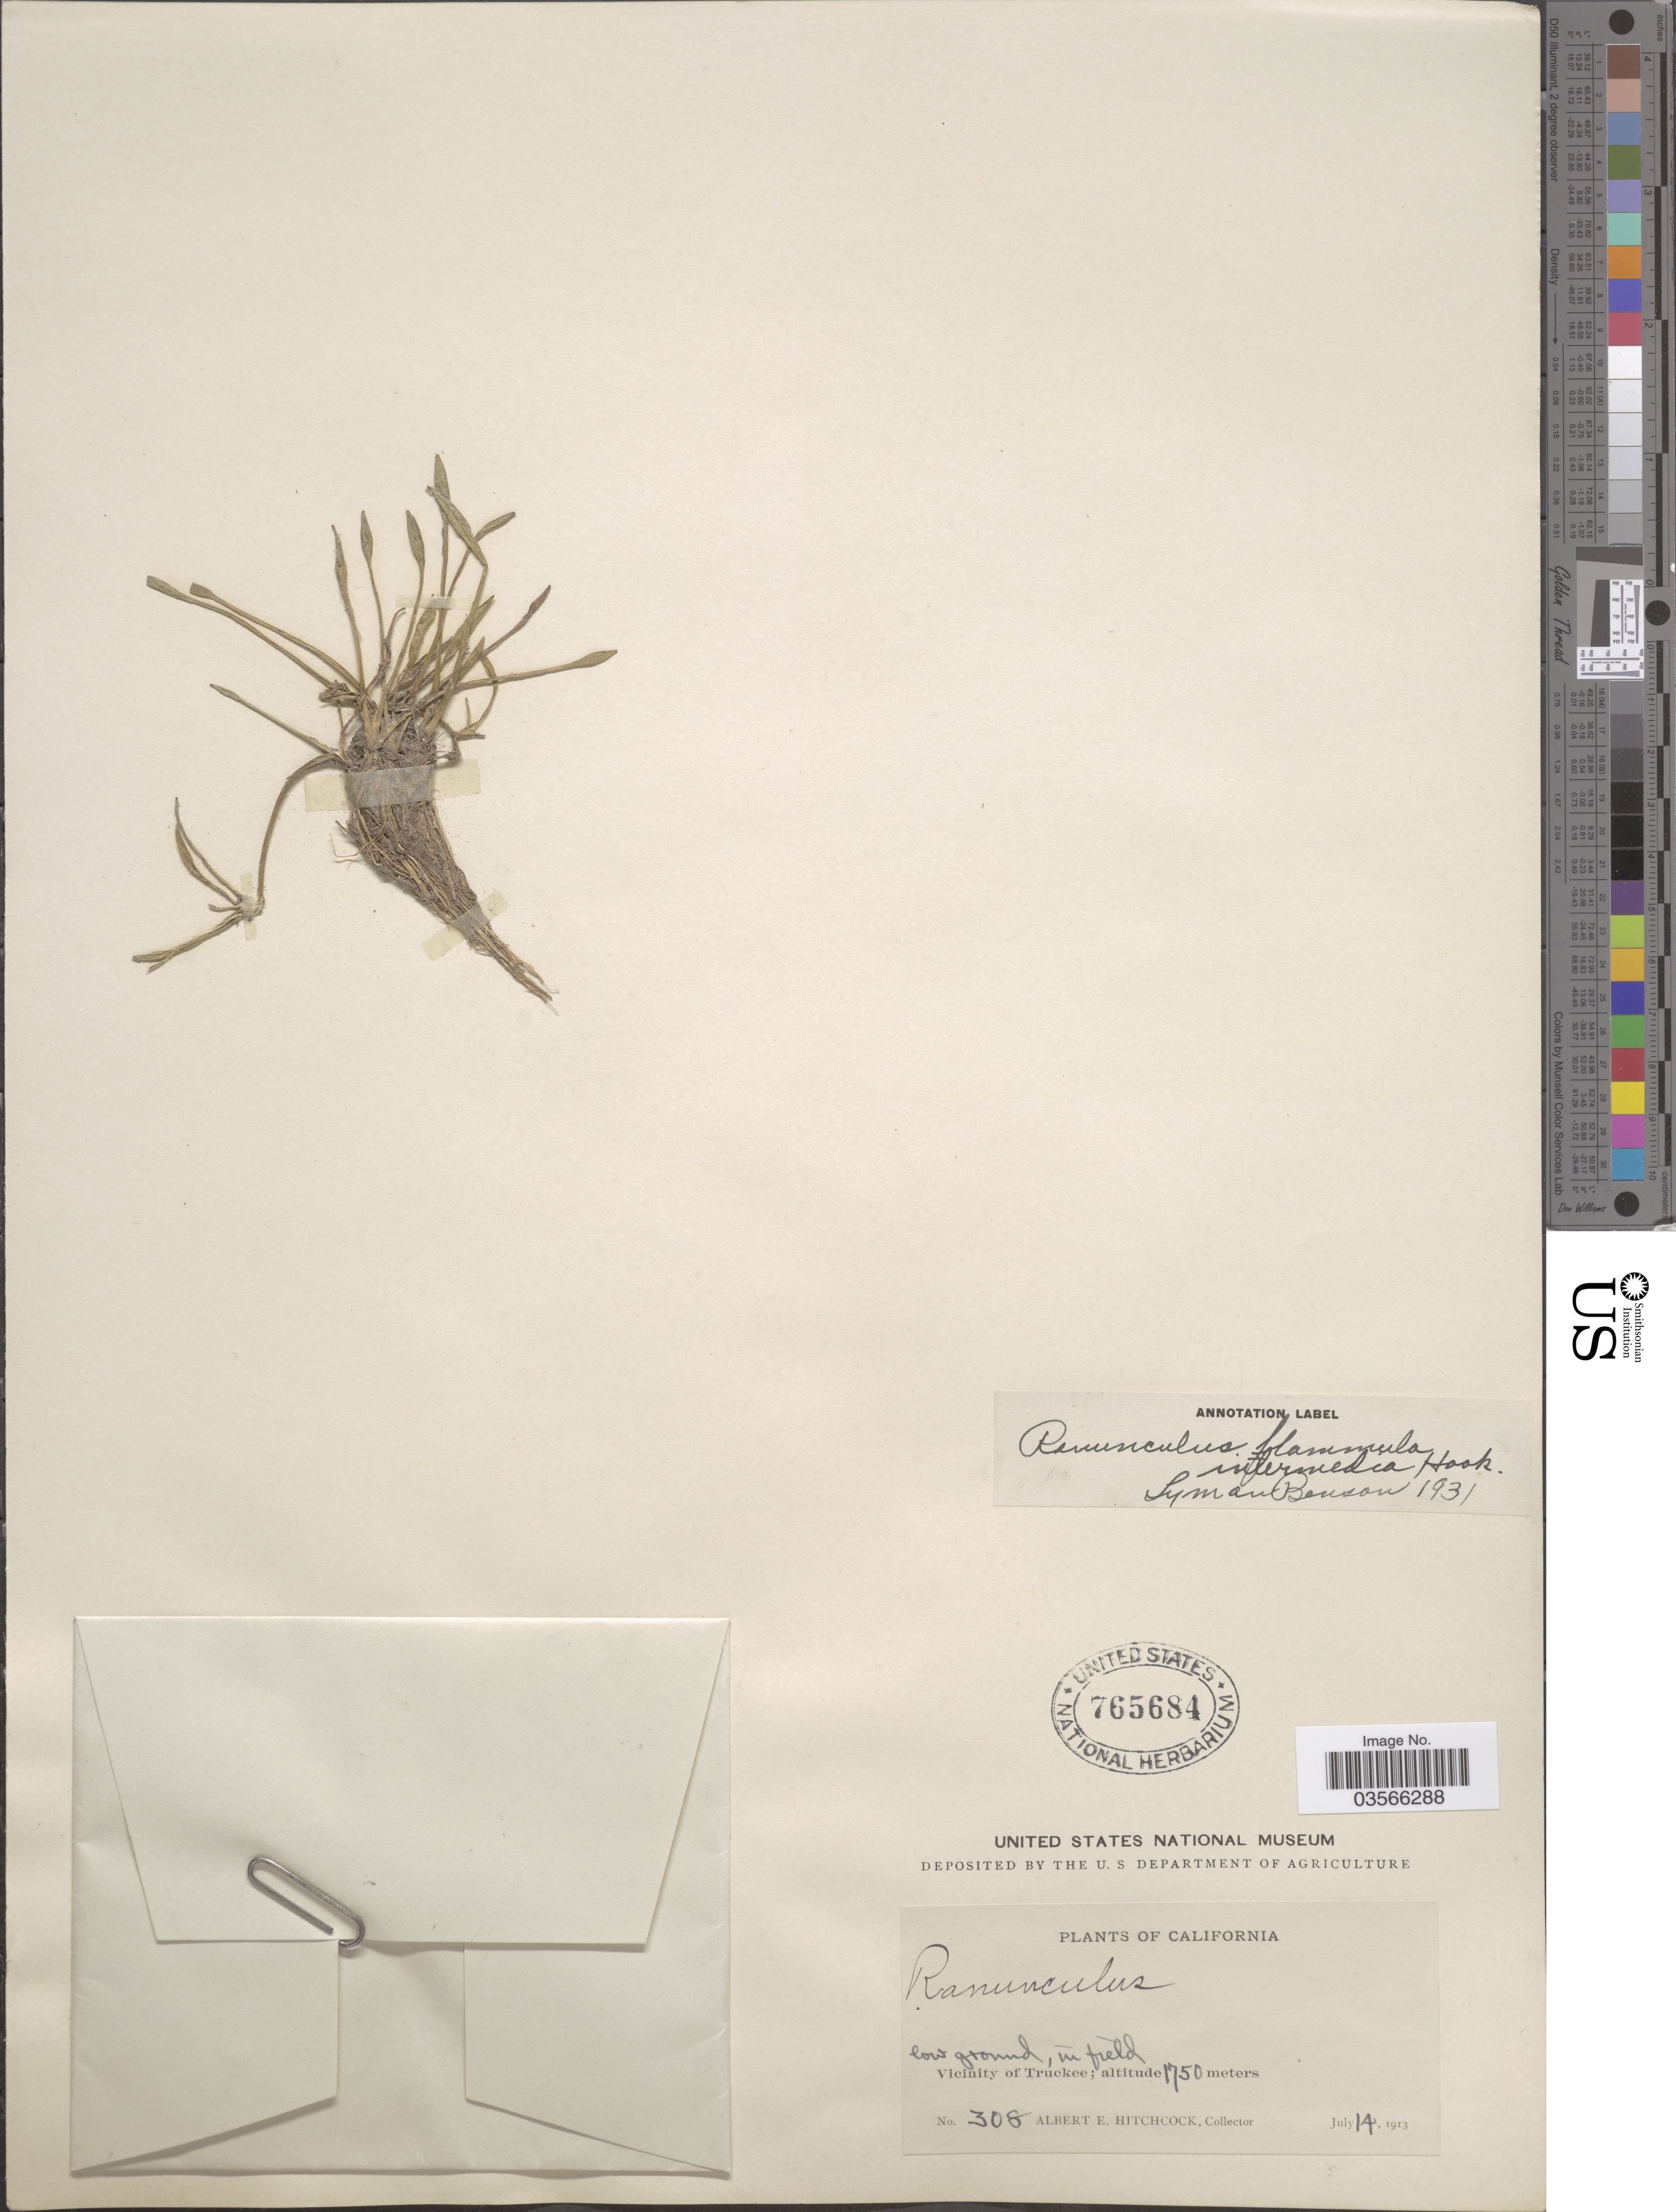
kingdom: Plantae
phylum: Tracheophyta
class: Magnoliopsida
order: Ranunculales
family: Ranunculaceae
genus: Ranunculus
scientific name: Ranunculus flammula var. ovalis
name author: (J.M. Bigelow) L.D. Benson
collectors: A. Hitchcock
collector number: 308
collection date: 1913-07-14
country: United States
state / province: California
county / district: Nevada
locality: Vicinity of Truckee.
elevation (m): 1750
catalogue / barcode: US 765684